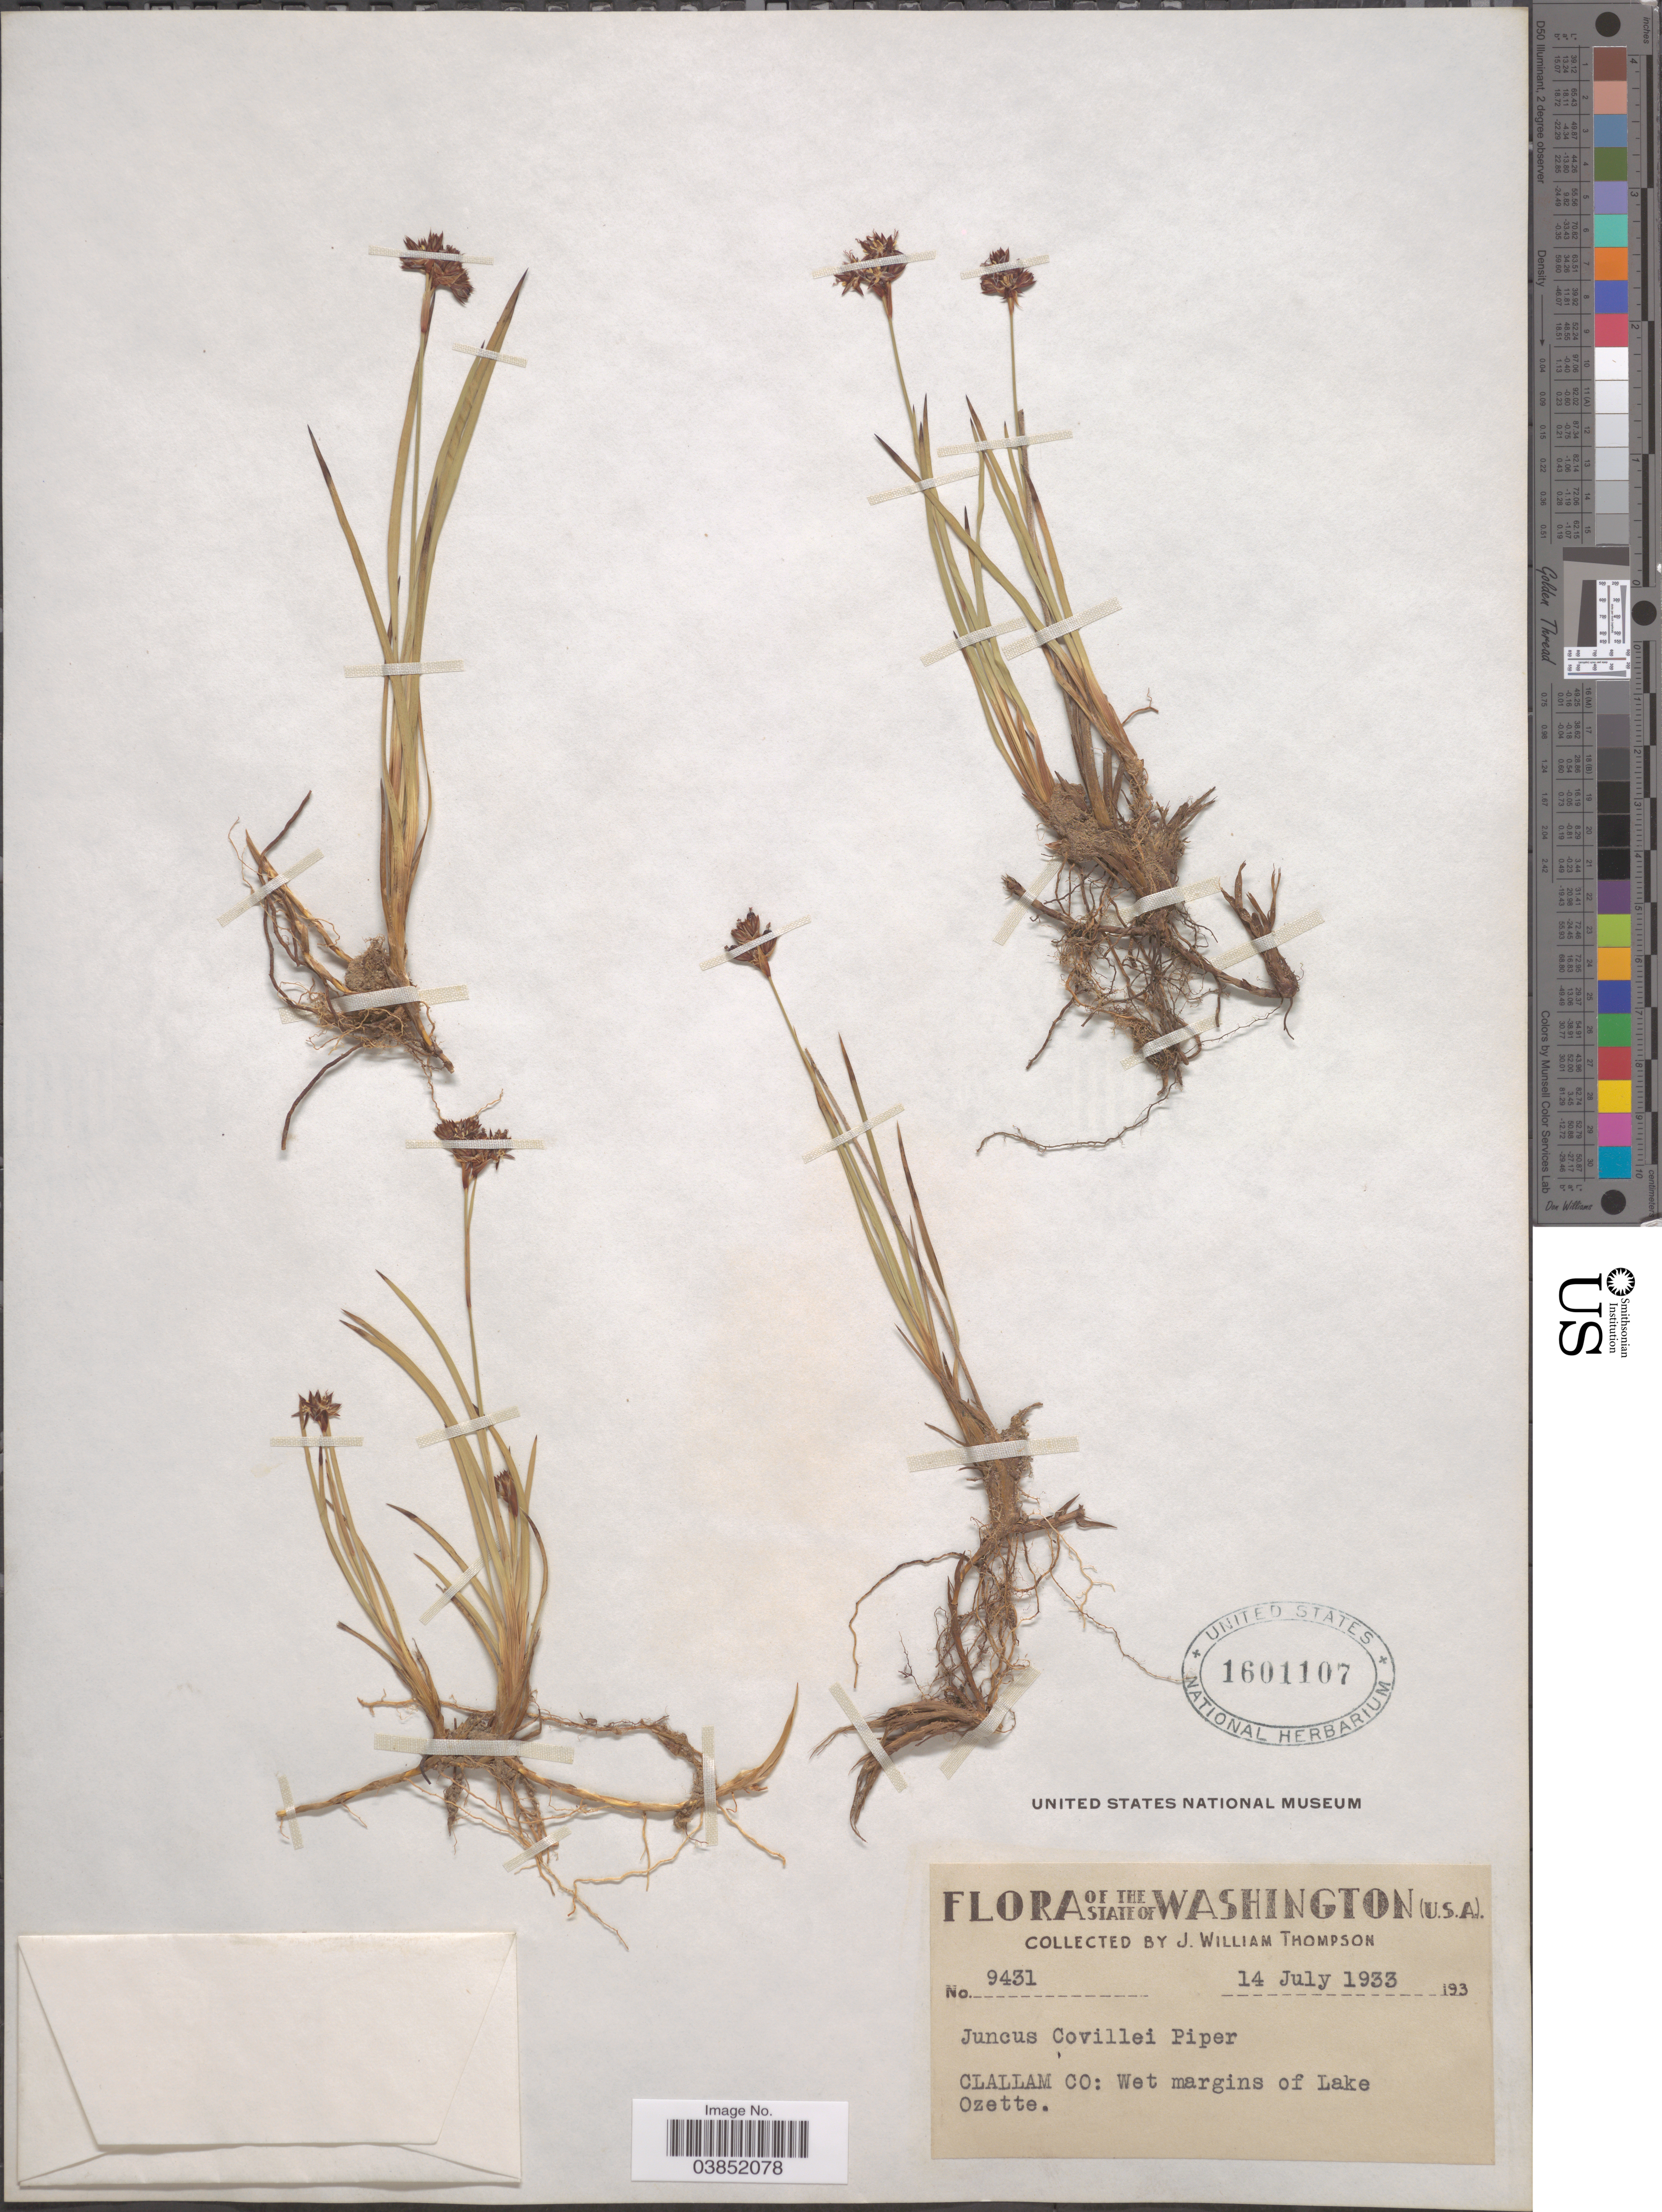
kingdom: Plantae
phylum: Tracheophyta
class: Liliopsida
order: Poales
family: Juncaceae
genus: Juncus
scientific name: Juncus covillei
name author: Piper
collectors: J. W. Thompson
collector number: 9431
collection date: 1933-07-14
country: United States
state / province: Washington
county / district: Clallam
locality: Clallam Co: Wet margins of Lake Ozette.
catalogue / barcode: US 1601107